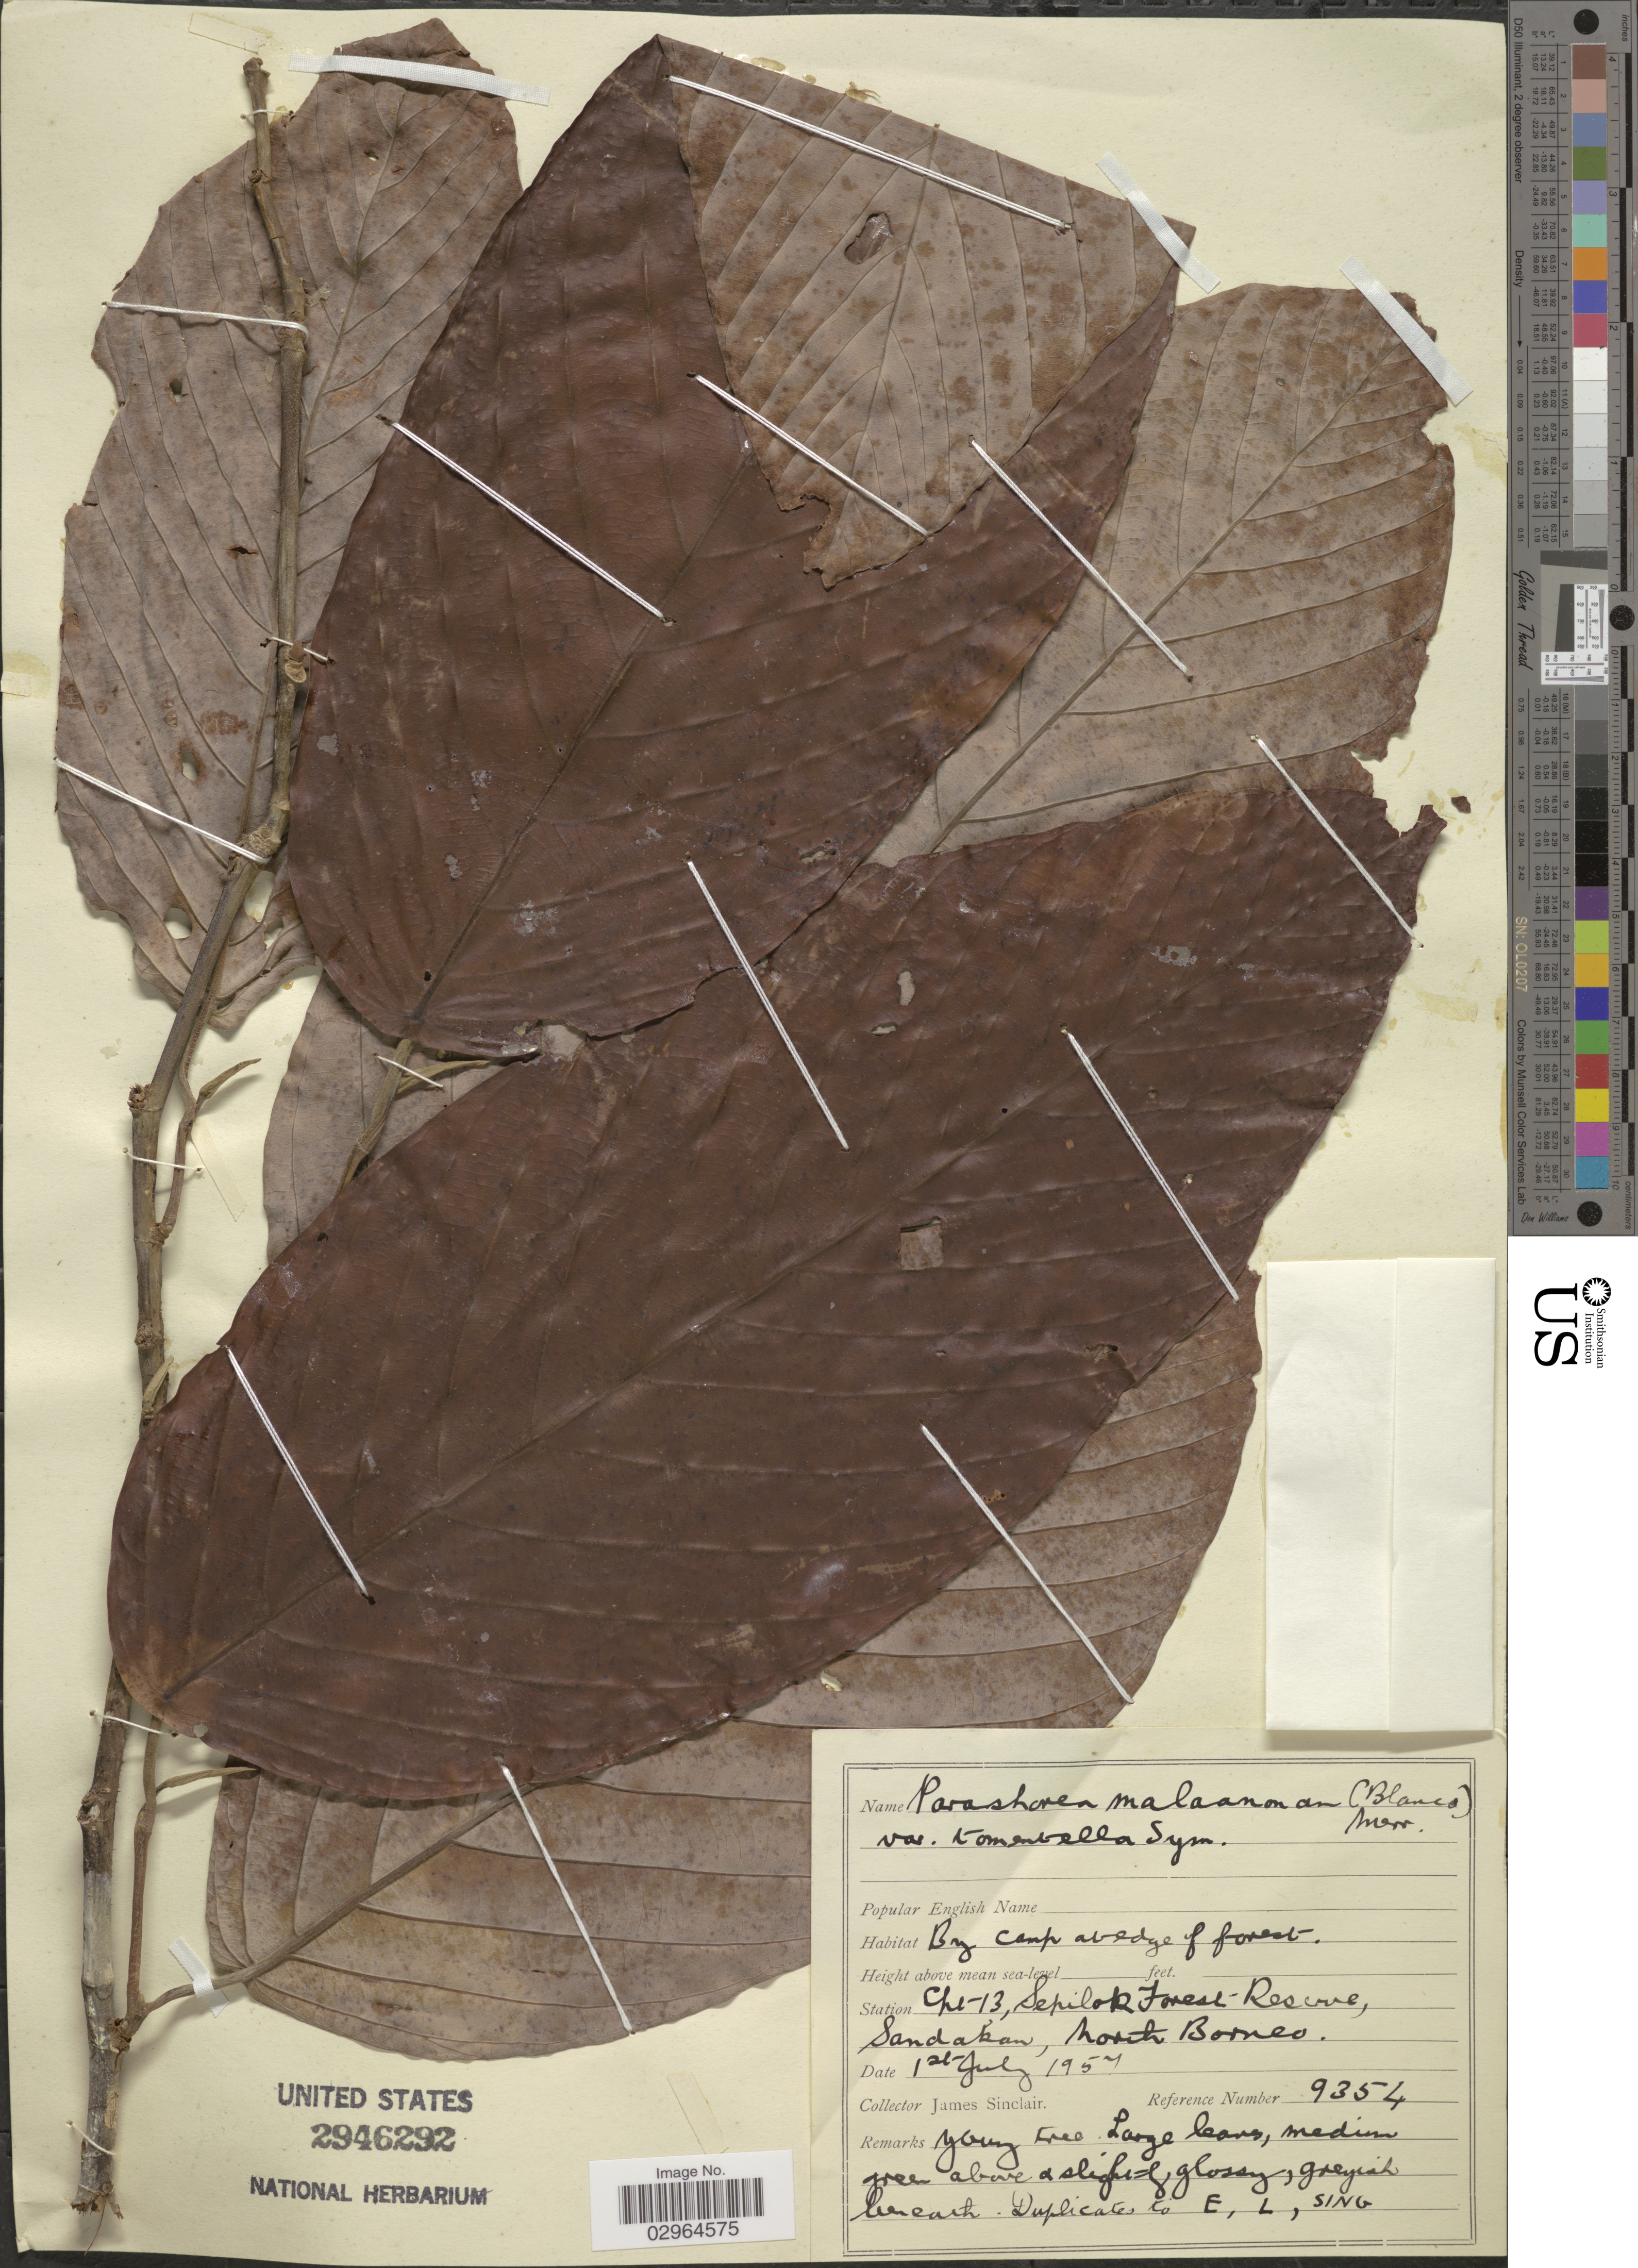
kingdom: Plantae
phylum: Tracheophyta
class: Magnoliopsida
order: Malvales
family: Dipterocarpaceae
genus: Parashorea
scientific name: Parashorea malaanonan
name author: (Blanco) Merr.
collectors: J. Sinclair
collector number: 9354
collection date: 1957-07-01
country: Malaysia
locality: Station Cpt-13, Sepilok Forest Reserve, Sandakan, North Borneo.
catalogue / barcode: US 2946292